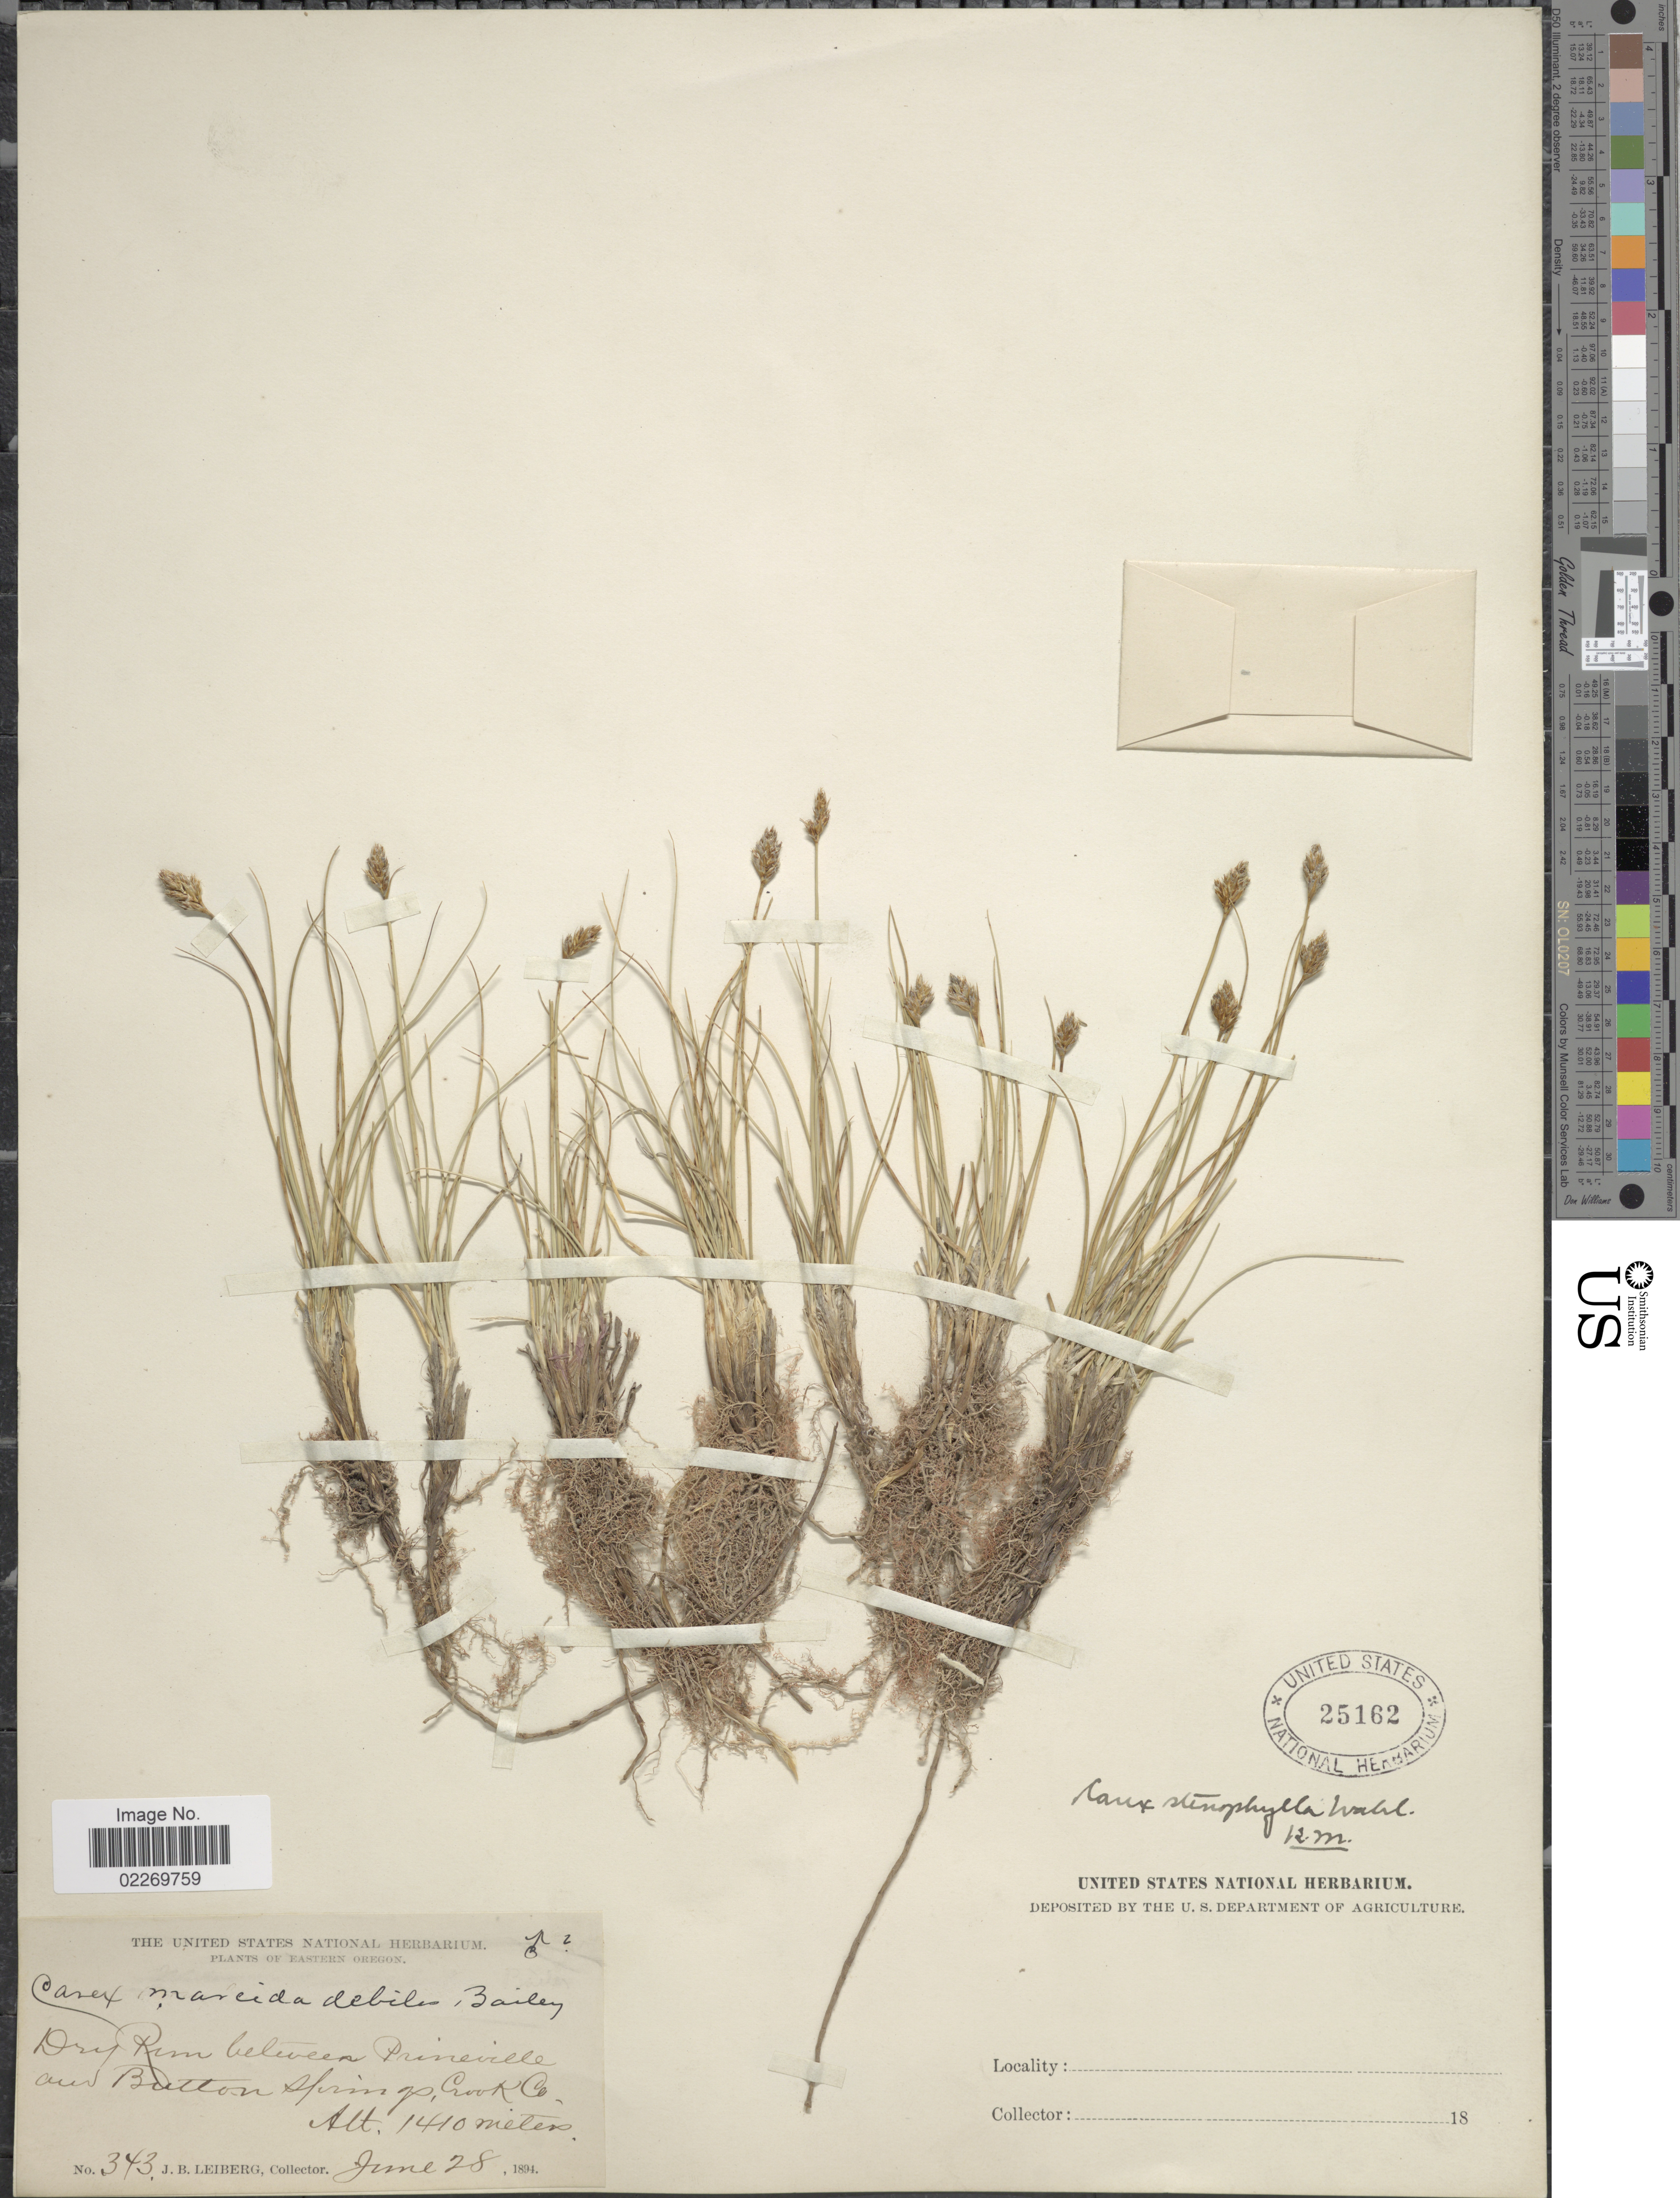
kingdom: Plantae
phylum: Tracheophyta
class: Liliopsida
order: Poales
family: Cyperaceae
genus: Carex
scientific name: Carex eleocharis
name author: L.H. Bailey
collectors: J. B. Leiberg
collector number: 343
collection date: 1894-06-28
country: United States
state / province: Oregon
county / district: Crook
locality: Eastern Oregon. Dry Rim between Prineville and Button Springs, Crook Co.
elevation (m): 1410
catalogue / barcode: US 25162